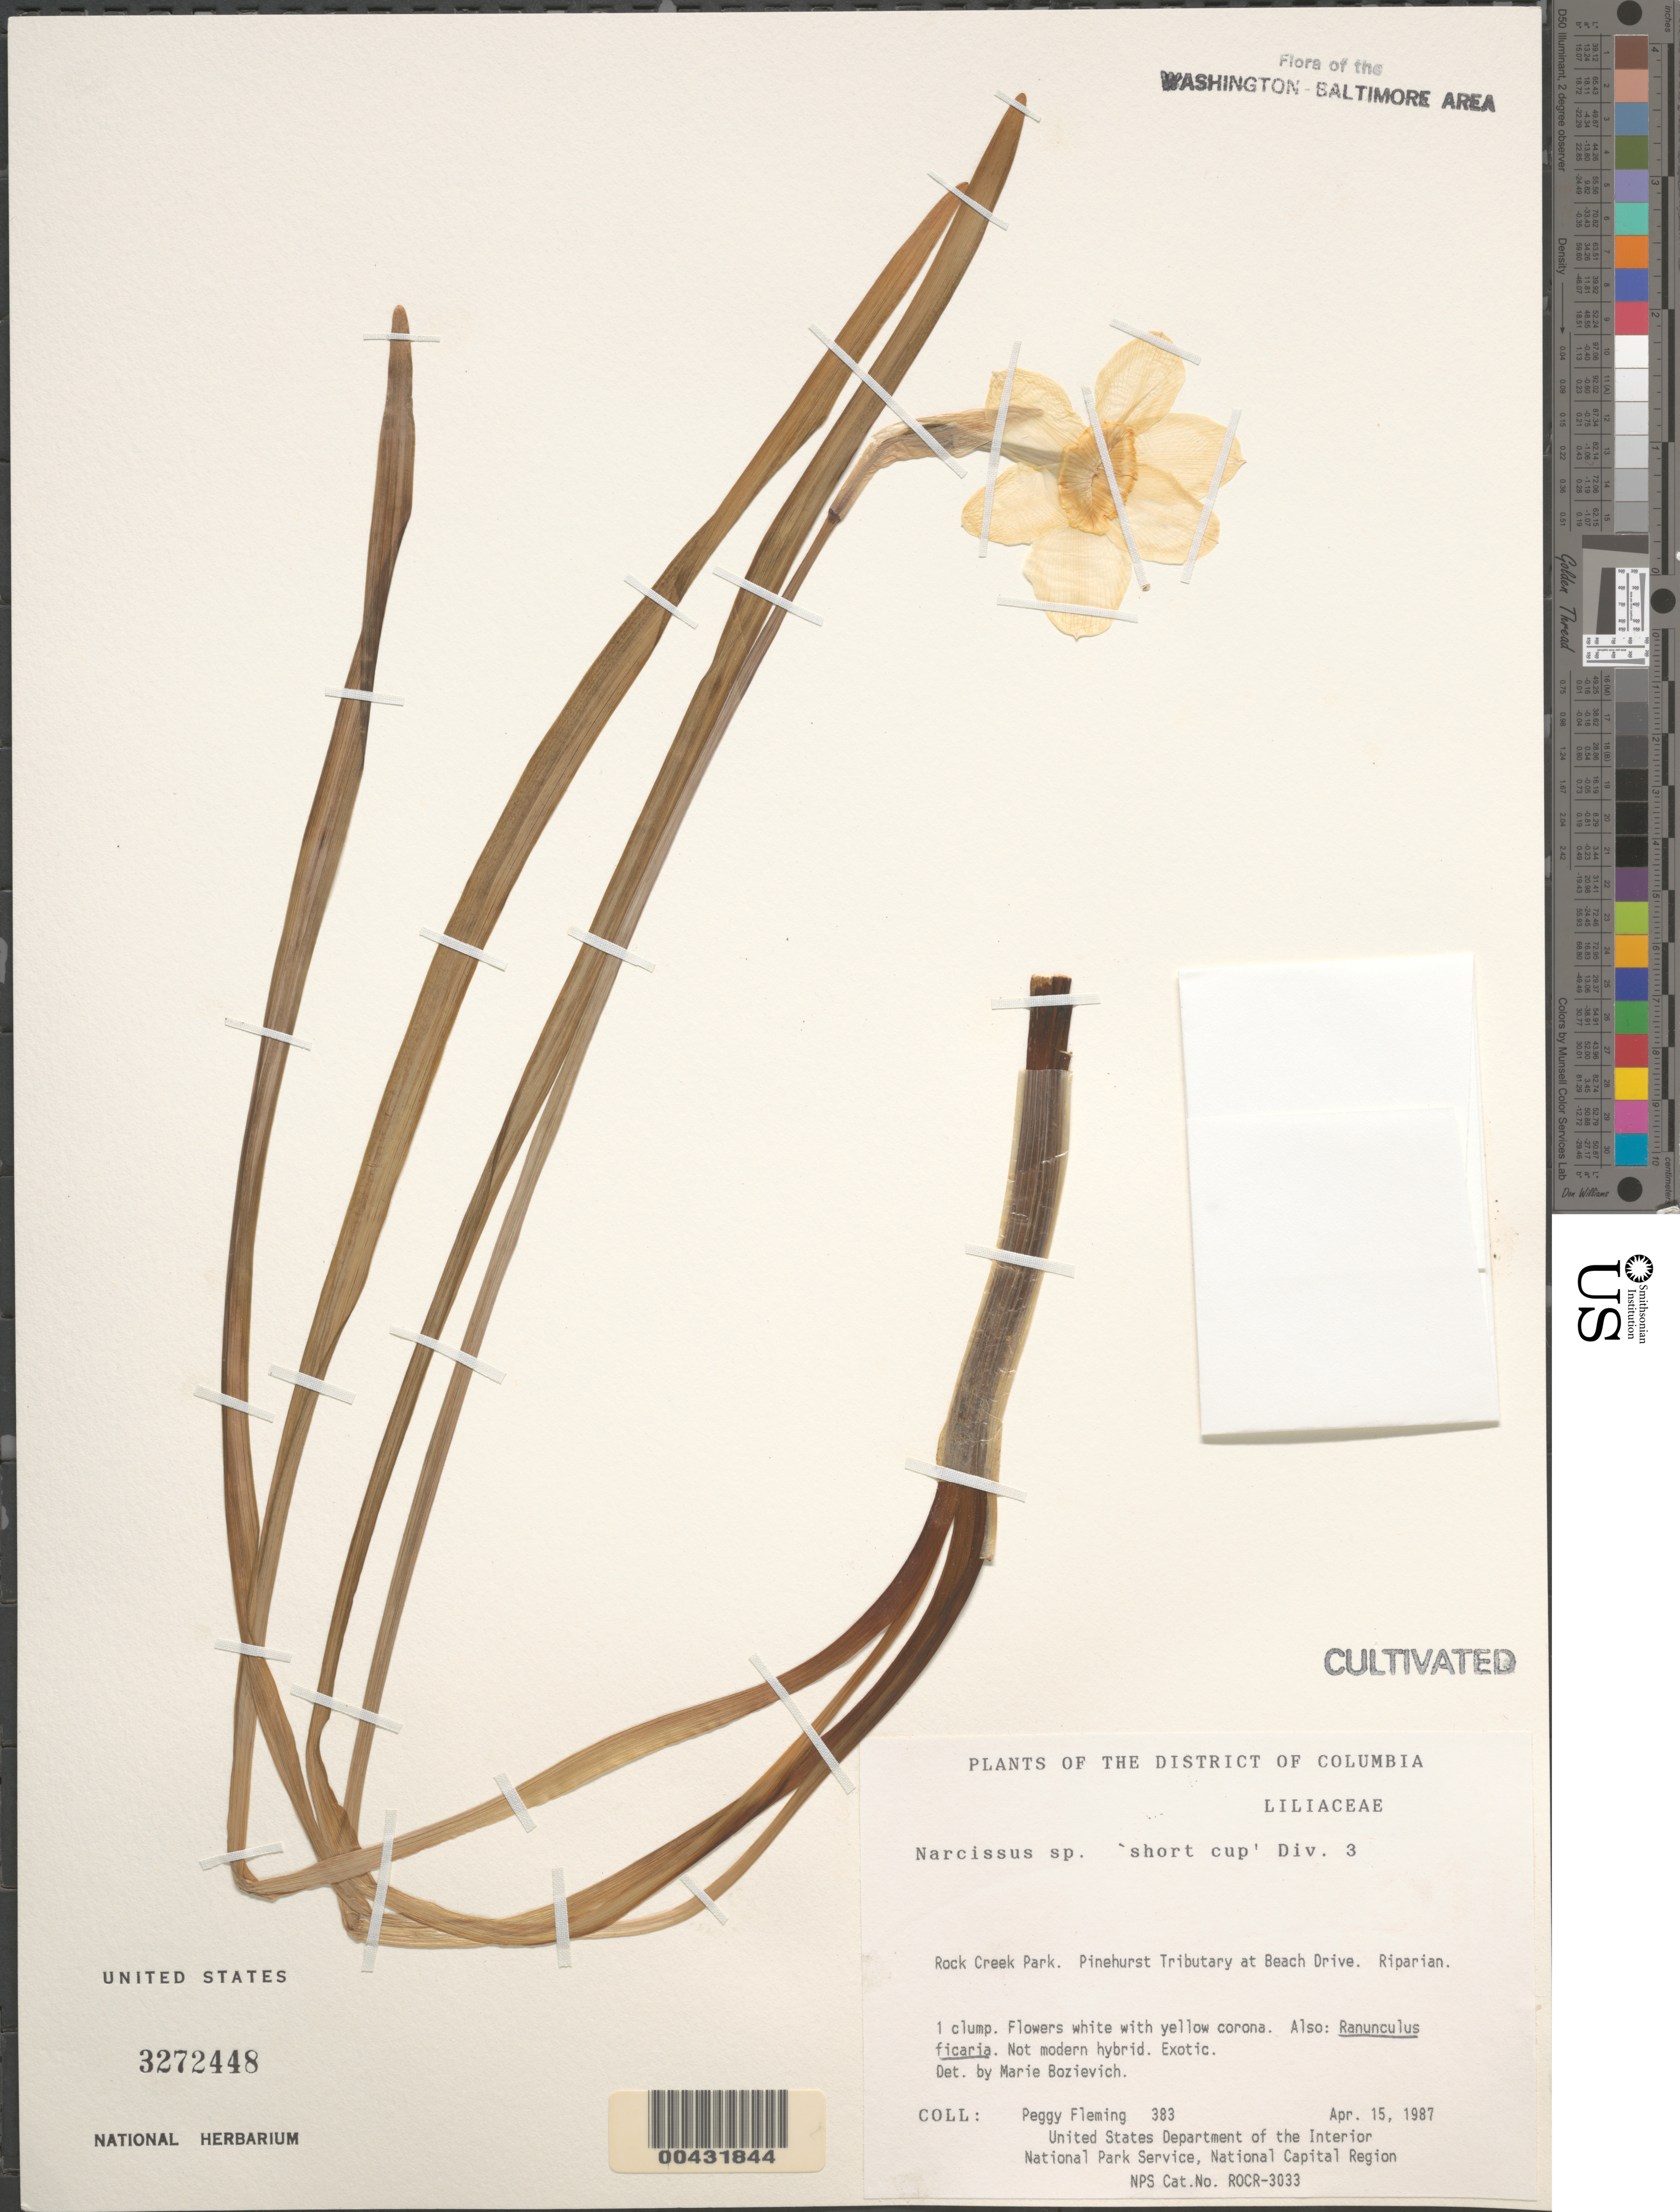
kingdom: Plantae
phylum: Tracheophyta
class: Liliopsida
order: Asparagales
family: Amaryllidaceae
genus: Narcissus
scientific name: Narcissus sp.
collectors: P. Fleming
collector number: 383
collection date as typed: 15 Apr 1987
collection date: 1987-04-15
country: United States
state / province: District of Columbia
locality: Rock Creek Park, Pinehurst Tributary near Beach Drive Rock Creek Park & vicinity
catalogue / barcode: US 3272448